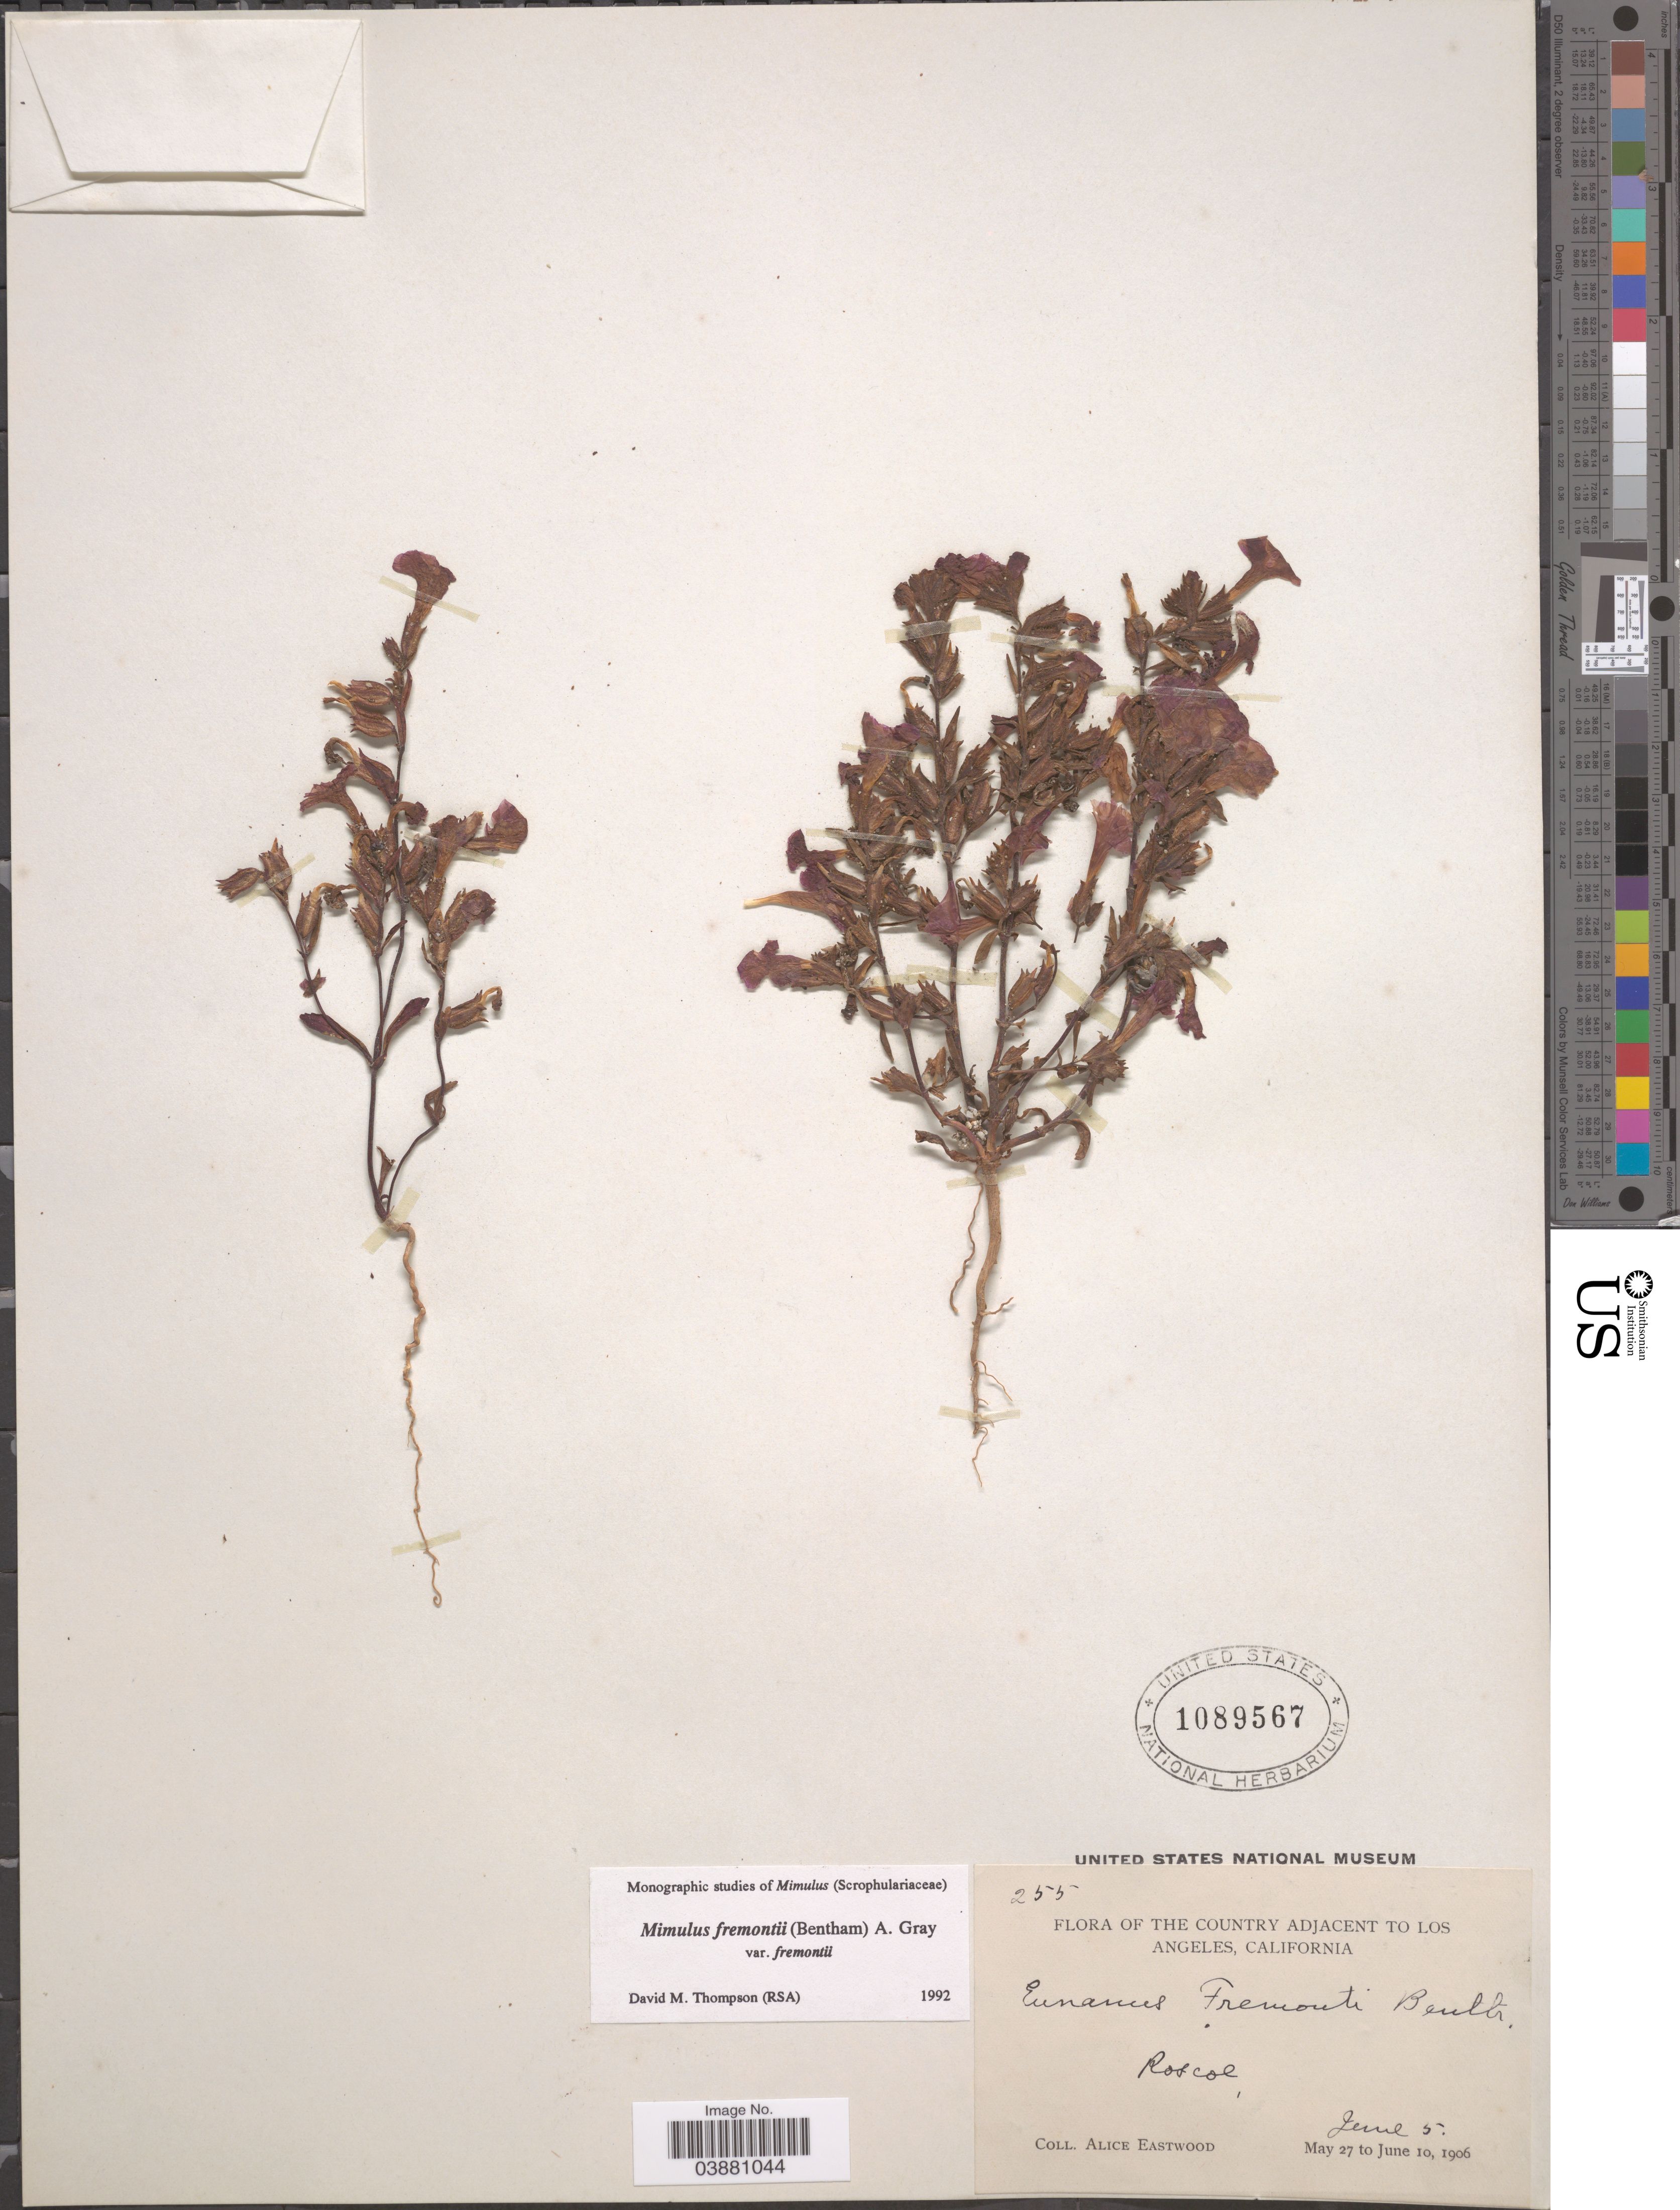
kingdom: Plantae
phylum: Tracheophyta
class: Magnoliopsida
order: Lamiales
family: Phrymaceae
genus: Mimulus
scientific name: Mimulus fremontii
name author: (Benth.) A. Gray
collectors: A. Eastwood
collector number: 255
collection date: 1906-06-05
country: United States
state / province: California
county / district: Los Angeles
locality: The Country adjacent to Los Angeles. Roscoe.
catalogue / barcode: US 1089567